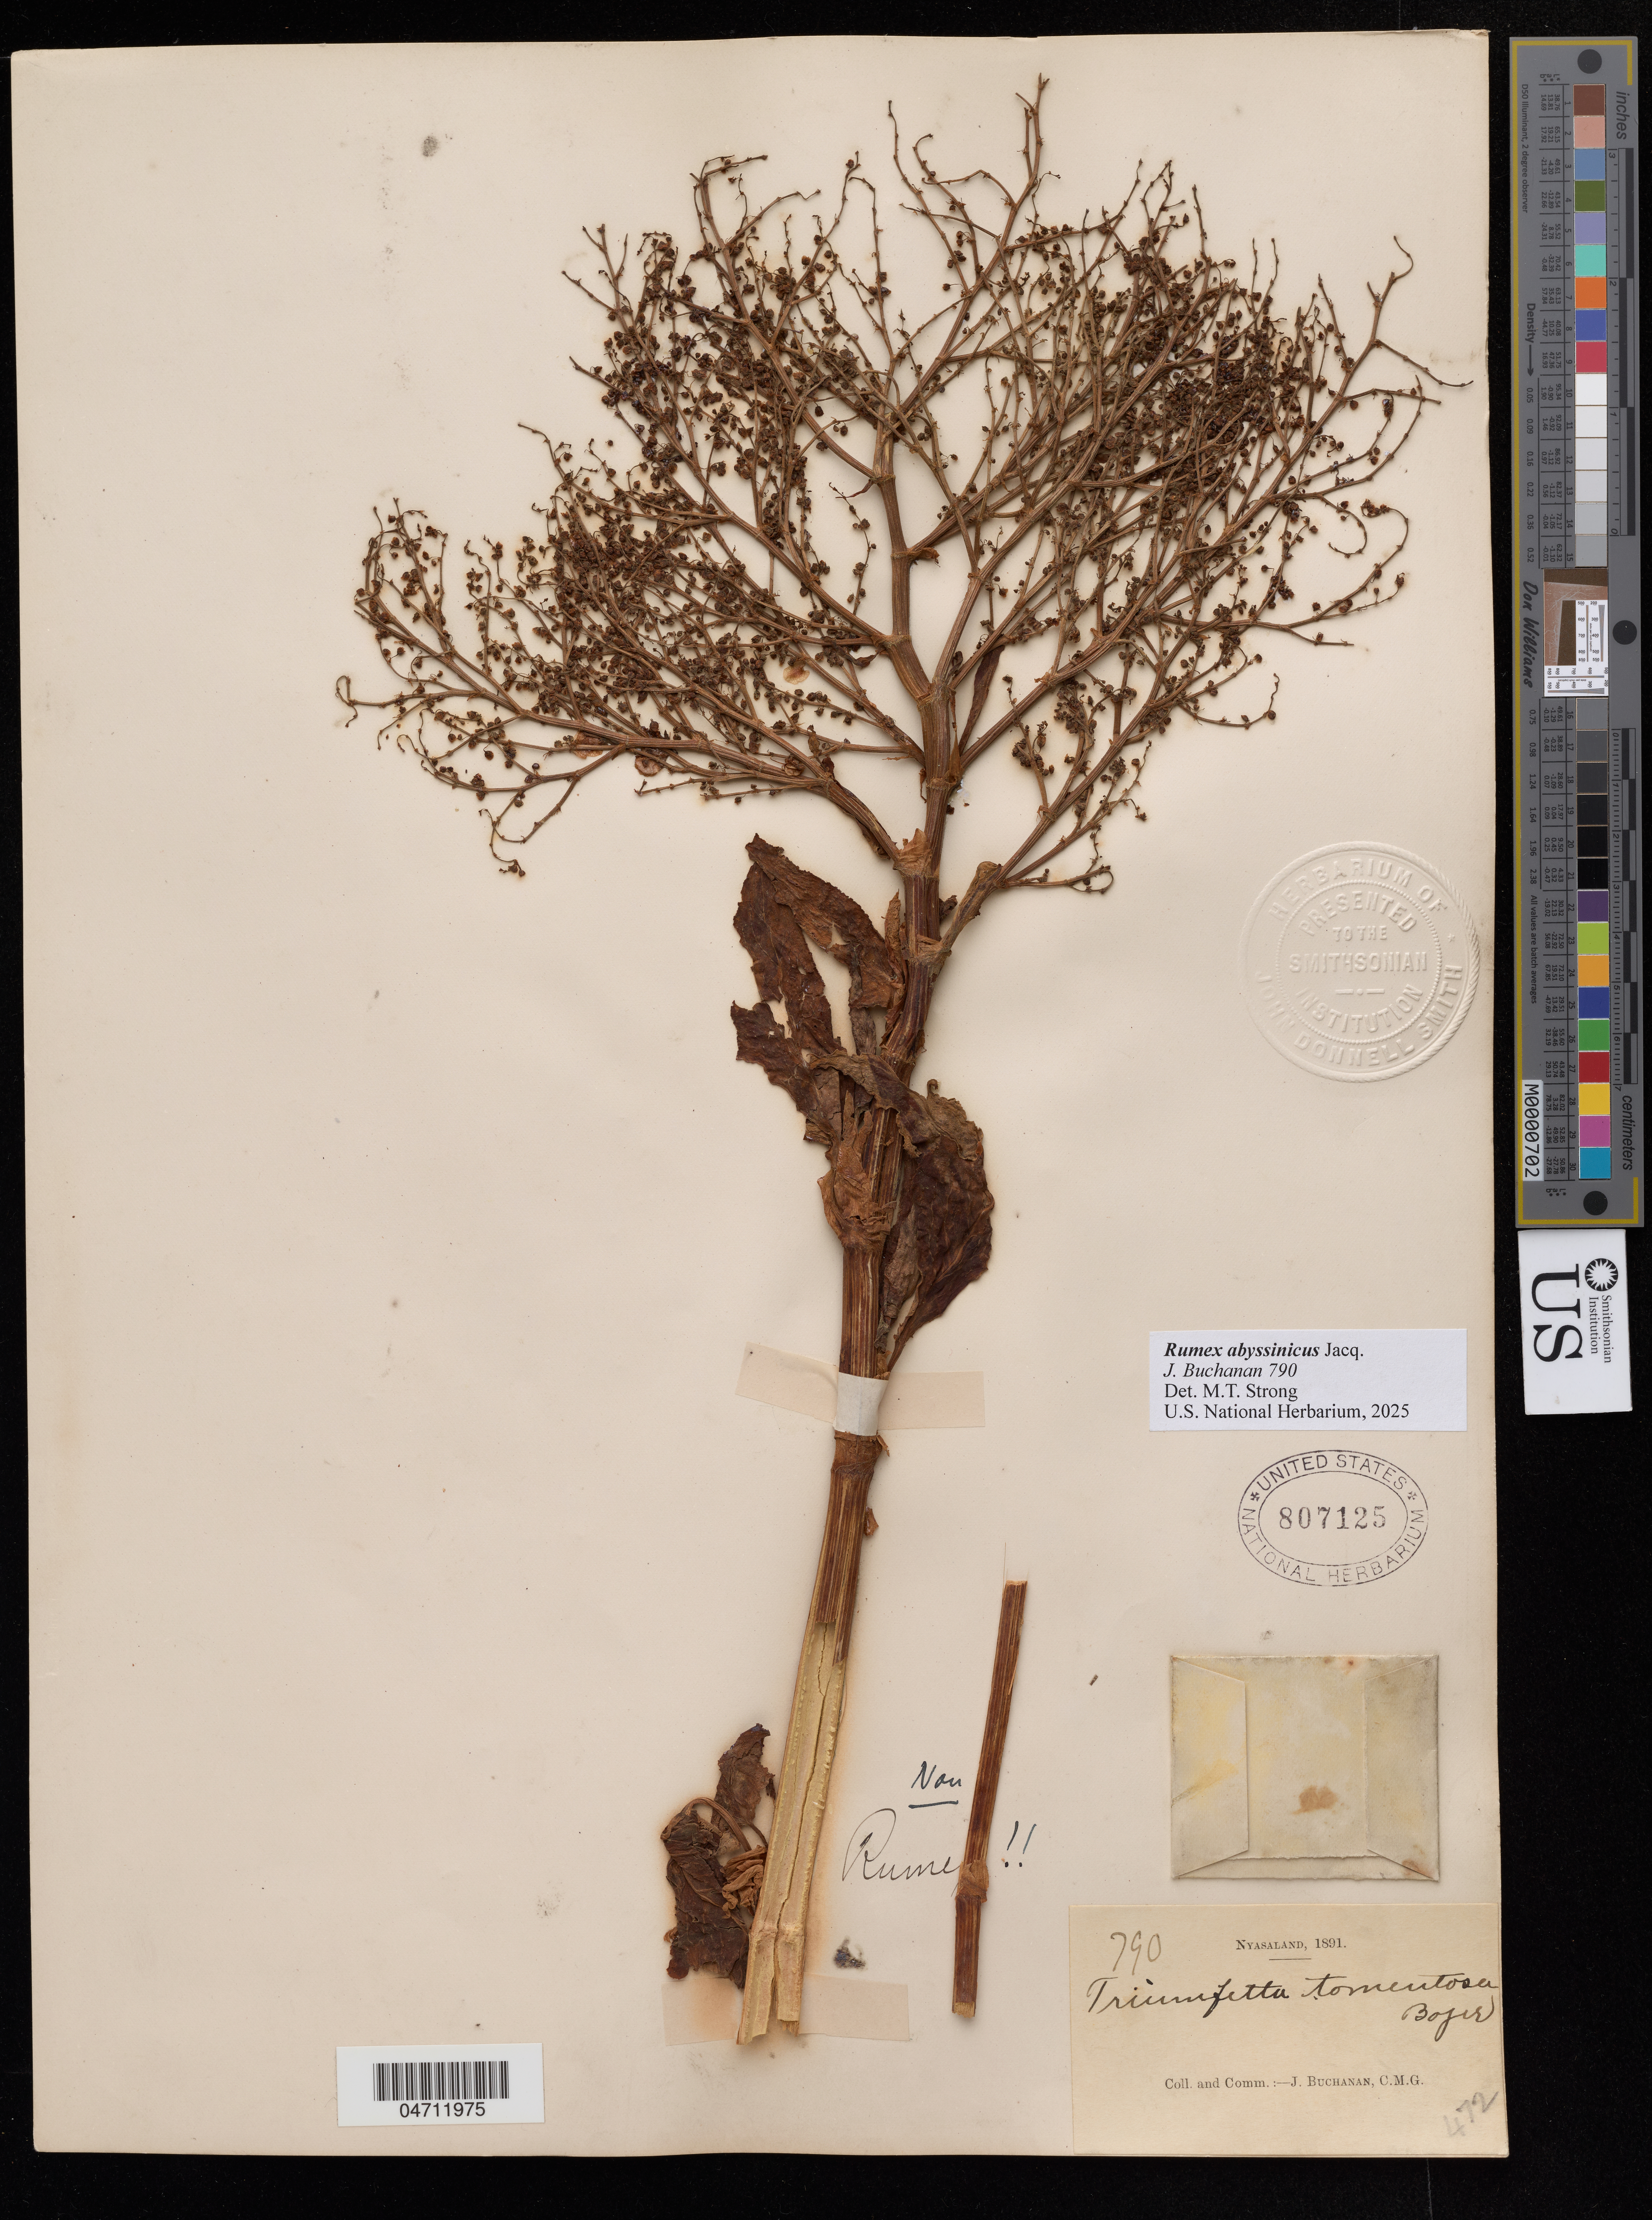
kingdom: Plantae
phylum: Tracheophyta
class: Magnoliopsida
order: Caryophyllales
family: Polygonaceae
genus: Rumex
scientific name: Rumex abyssinicus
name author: Jacq.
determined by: Strong, M. T., (US), Smithsonian Institution - National Museum of Natural History (UNITED STATES)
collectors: J. Buchanan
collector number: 790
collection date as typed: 1891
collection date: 1891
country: Malawi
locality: Nyasaland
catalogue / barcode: US 807125